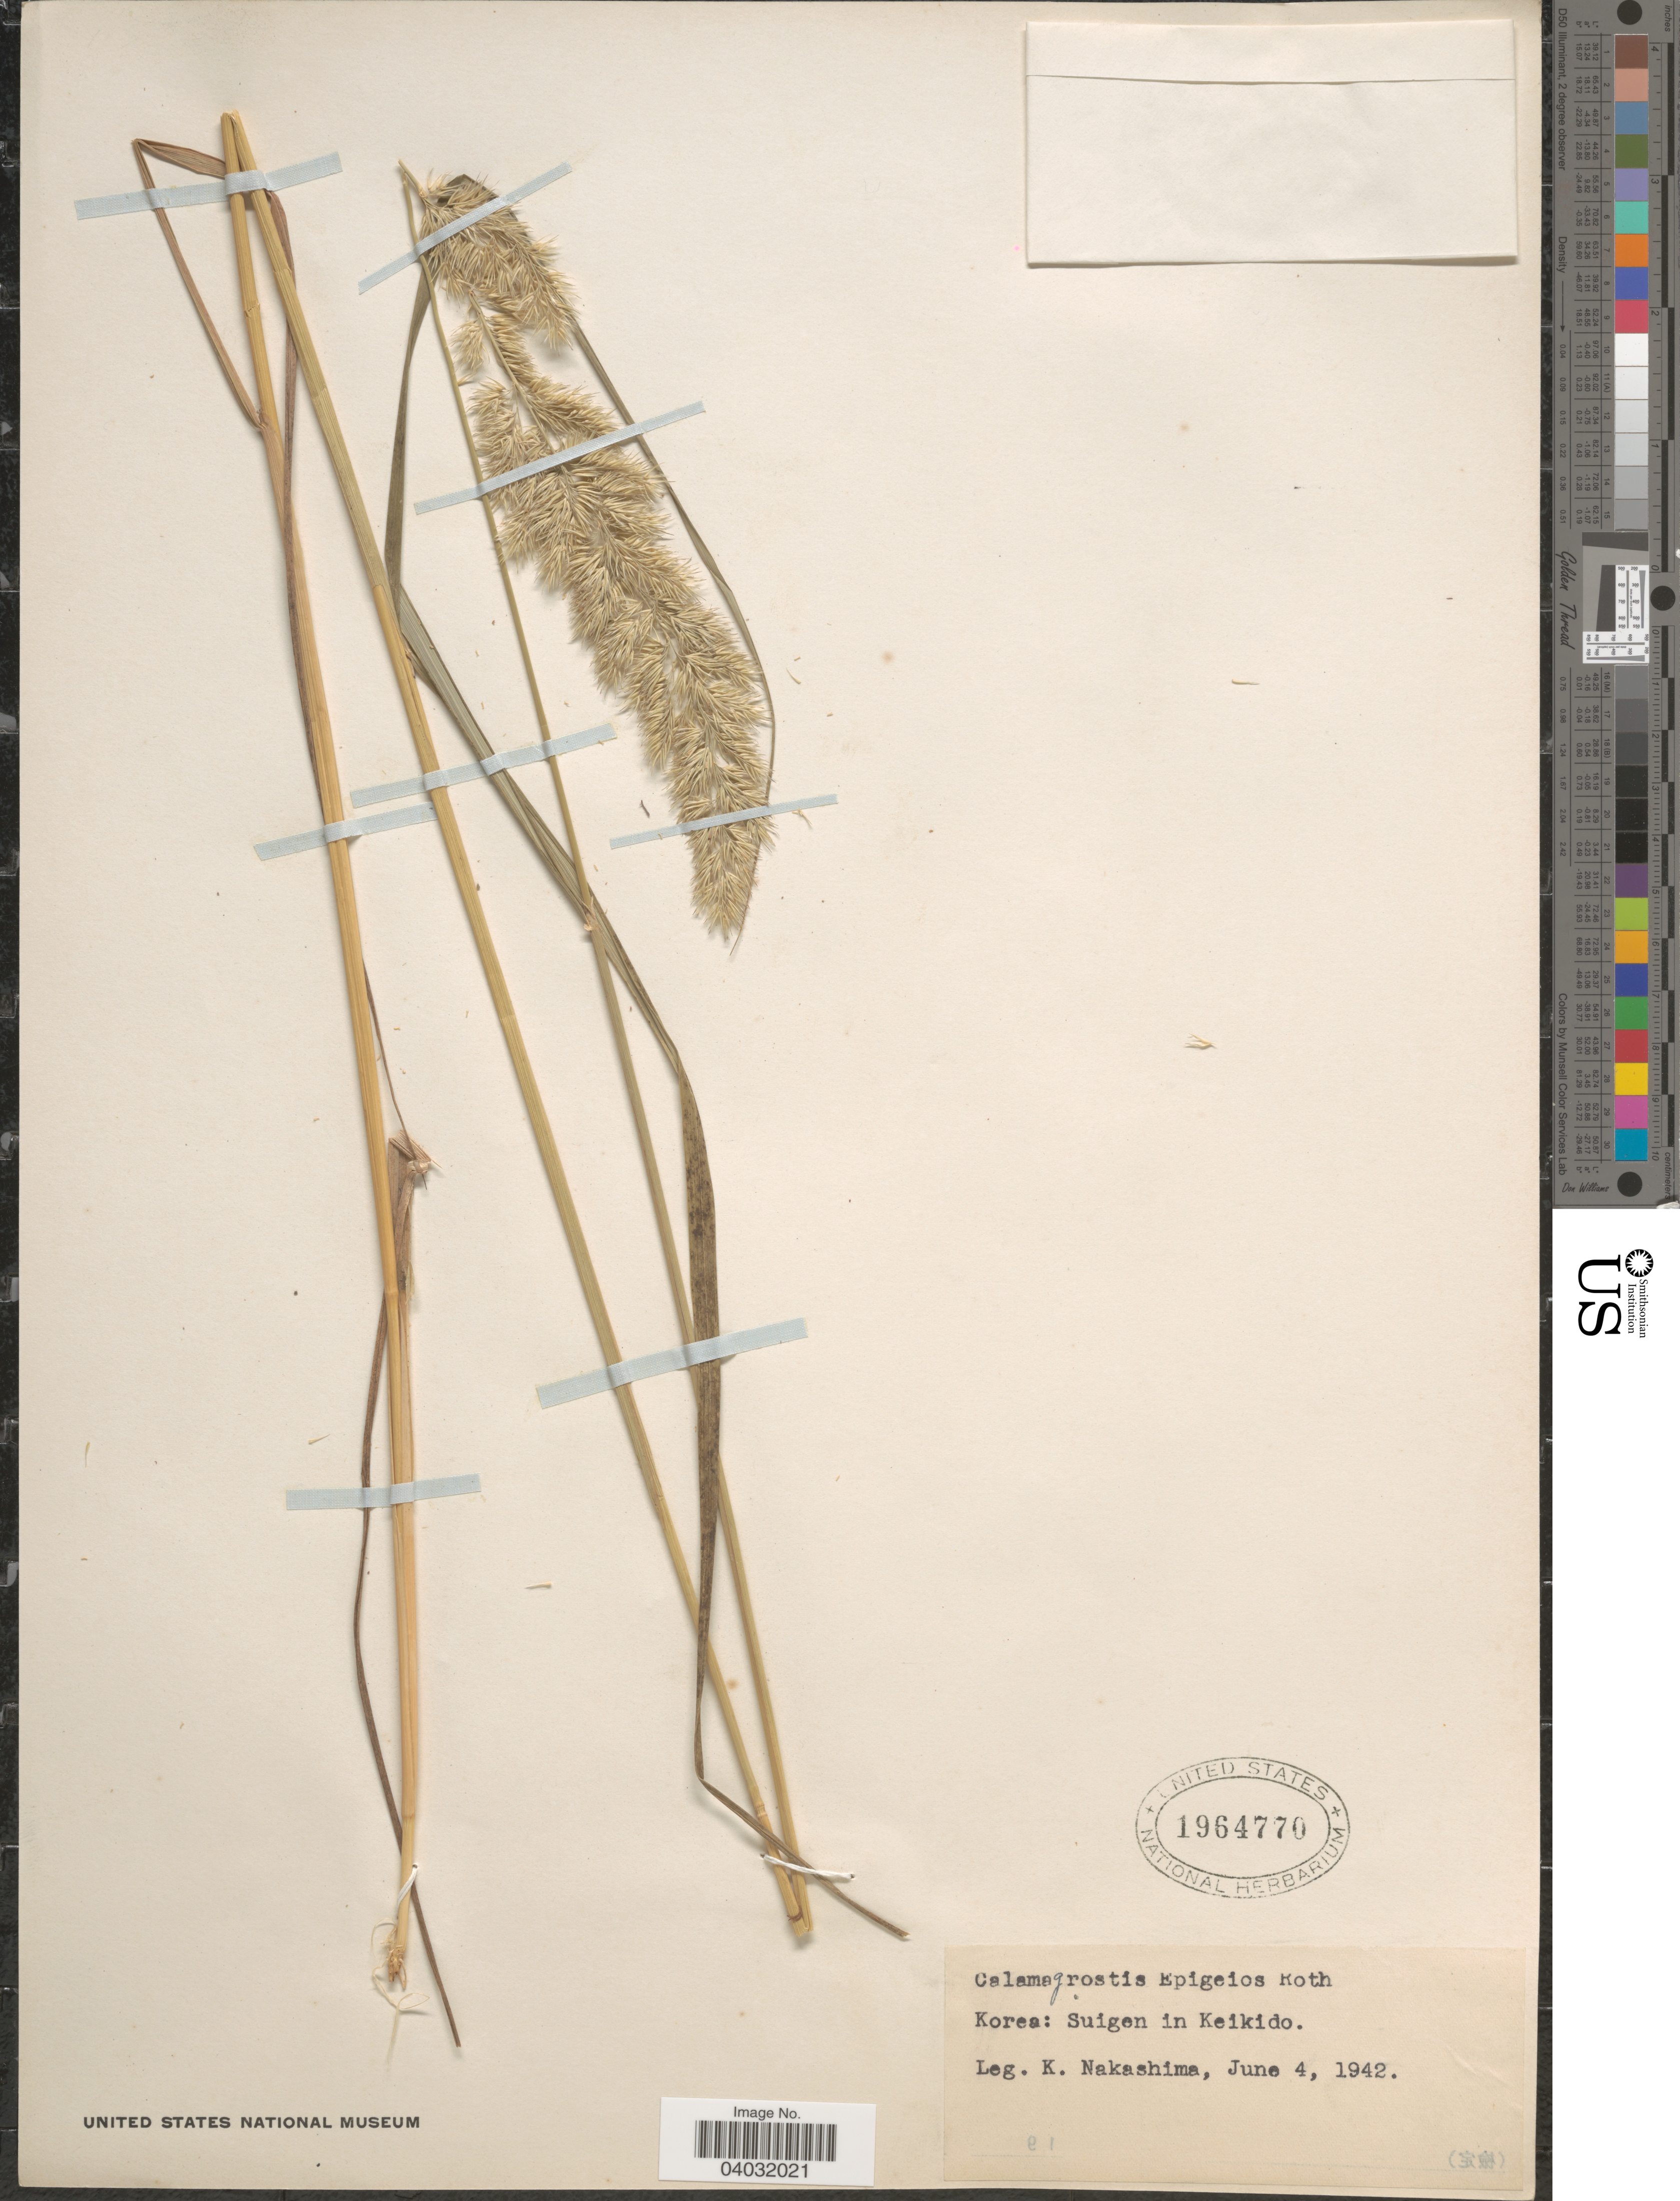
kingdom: Plantae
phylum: Tracheophyta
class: Liliopsida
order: Poales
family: Poaceae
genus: Calamagrostis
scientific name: Calamagrostis epigeios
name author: (L.) Roth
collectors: K. Nakashima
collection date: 1942-06-04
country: South Korea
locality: Korea: Suigen in Keikido.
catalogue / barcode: US 1964770